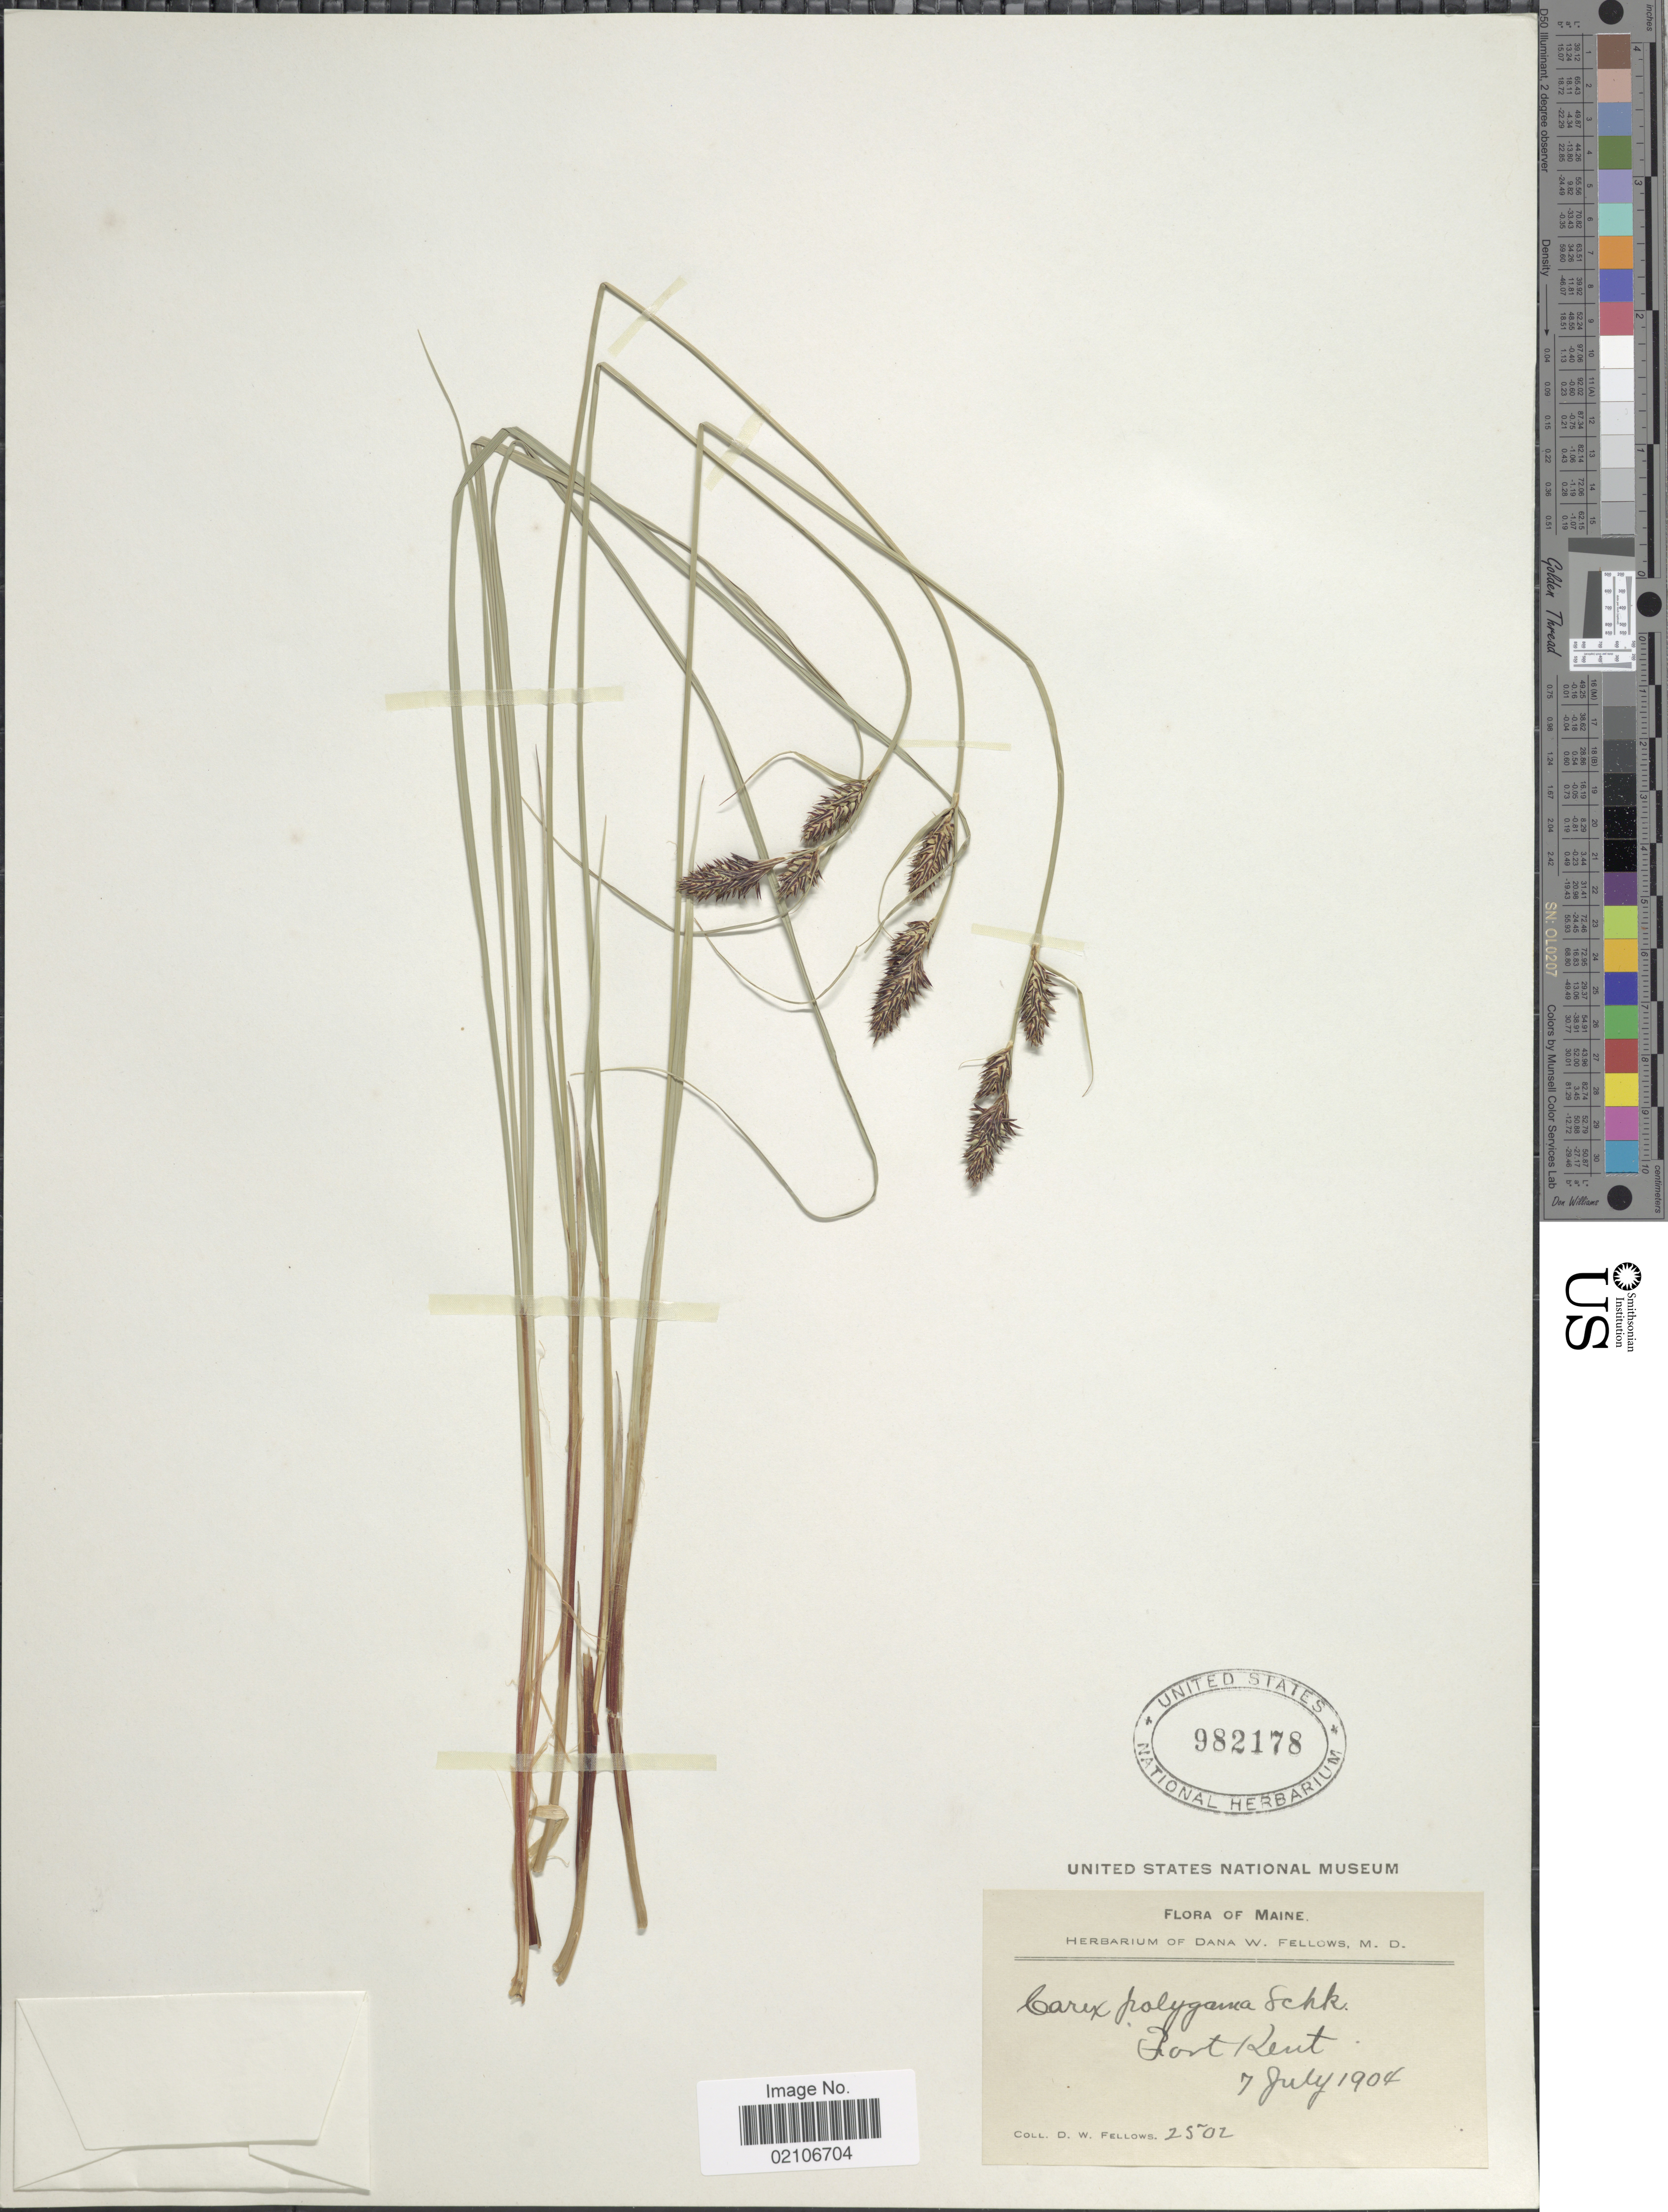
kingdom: Plantae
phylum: Tracheophyta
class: Liliopsida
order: Poales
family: Cyperaceae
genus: Carex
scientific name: Carex buxbaumii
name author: Wahlenb.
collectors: D. W. Fellows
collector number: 2502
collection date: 1904-07-07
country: United States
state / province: Maine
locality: Fort Kent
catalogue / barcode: US 982178